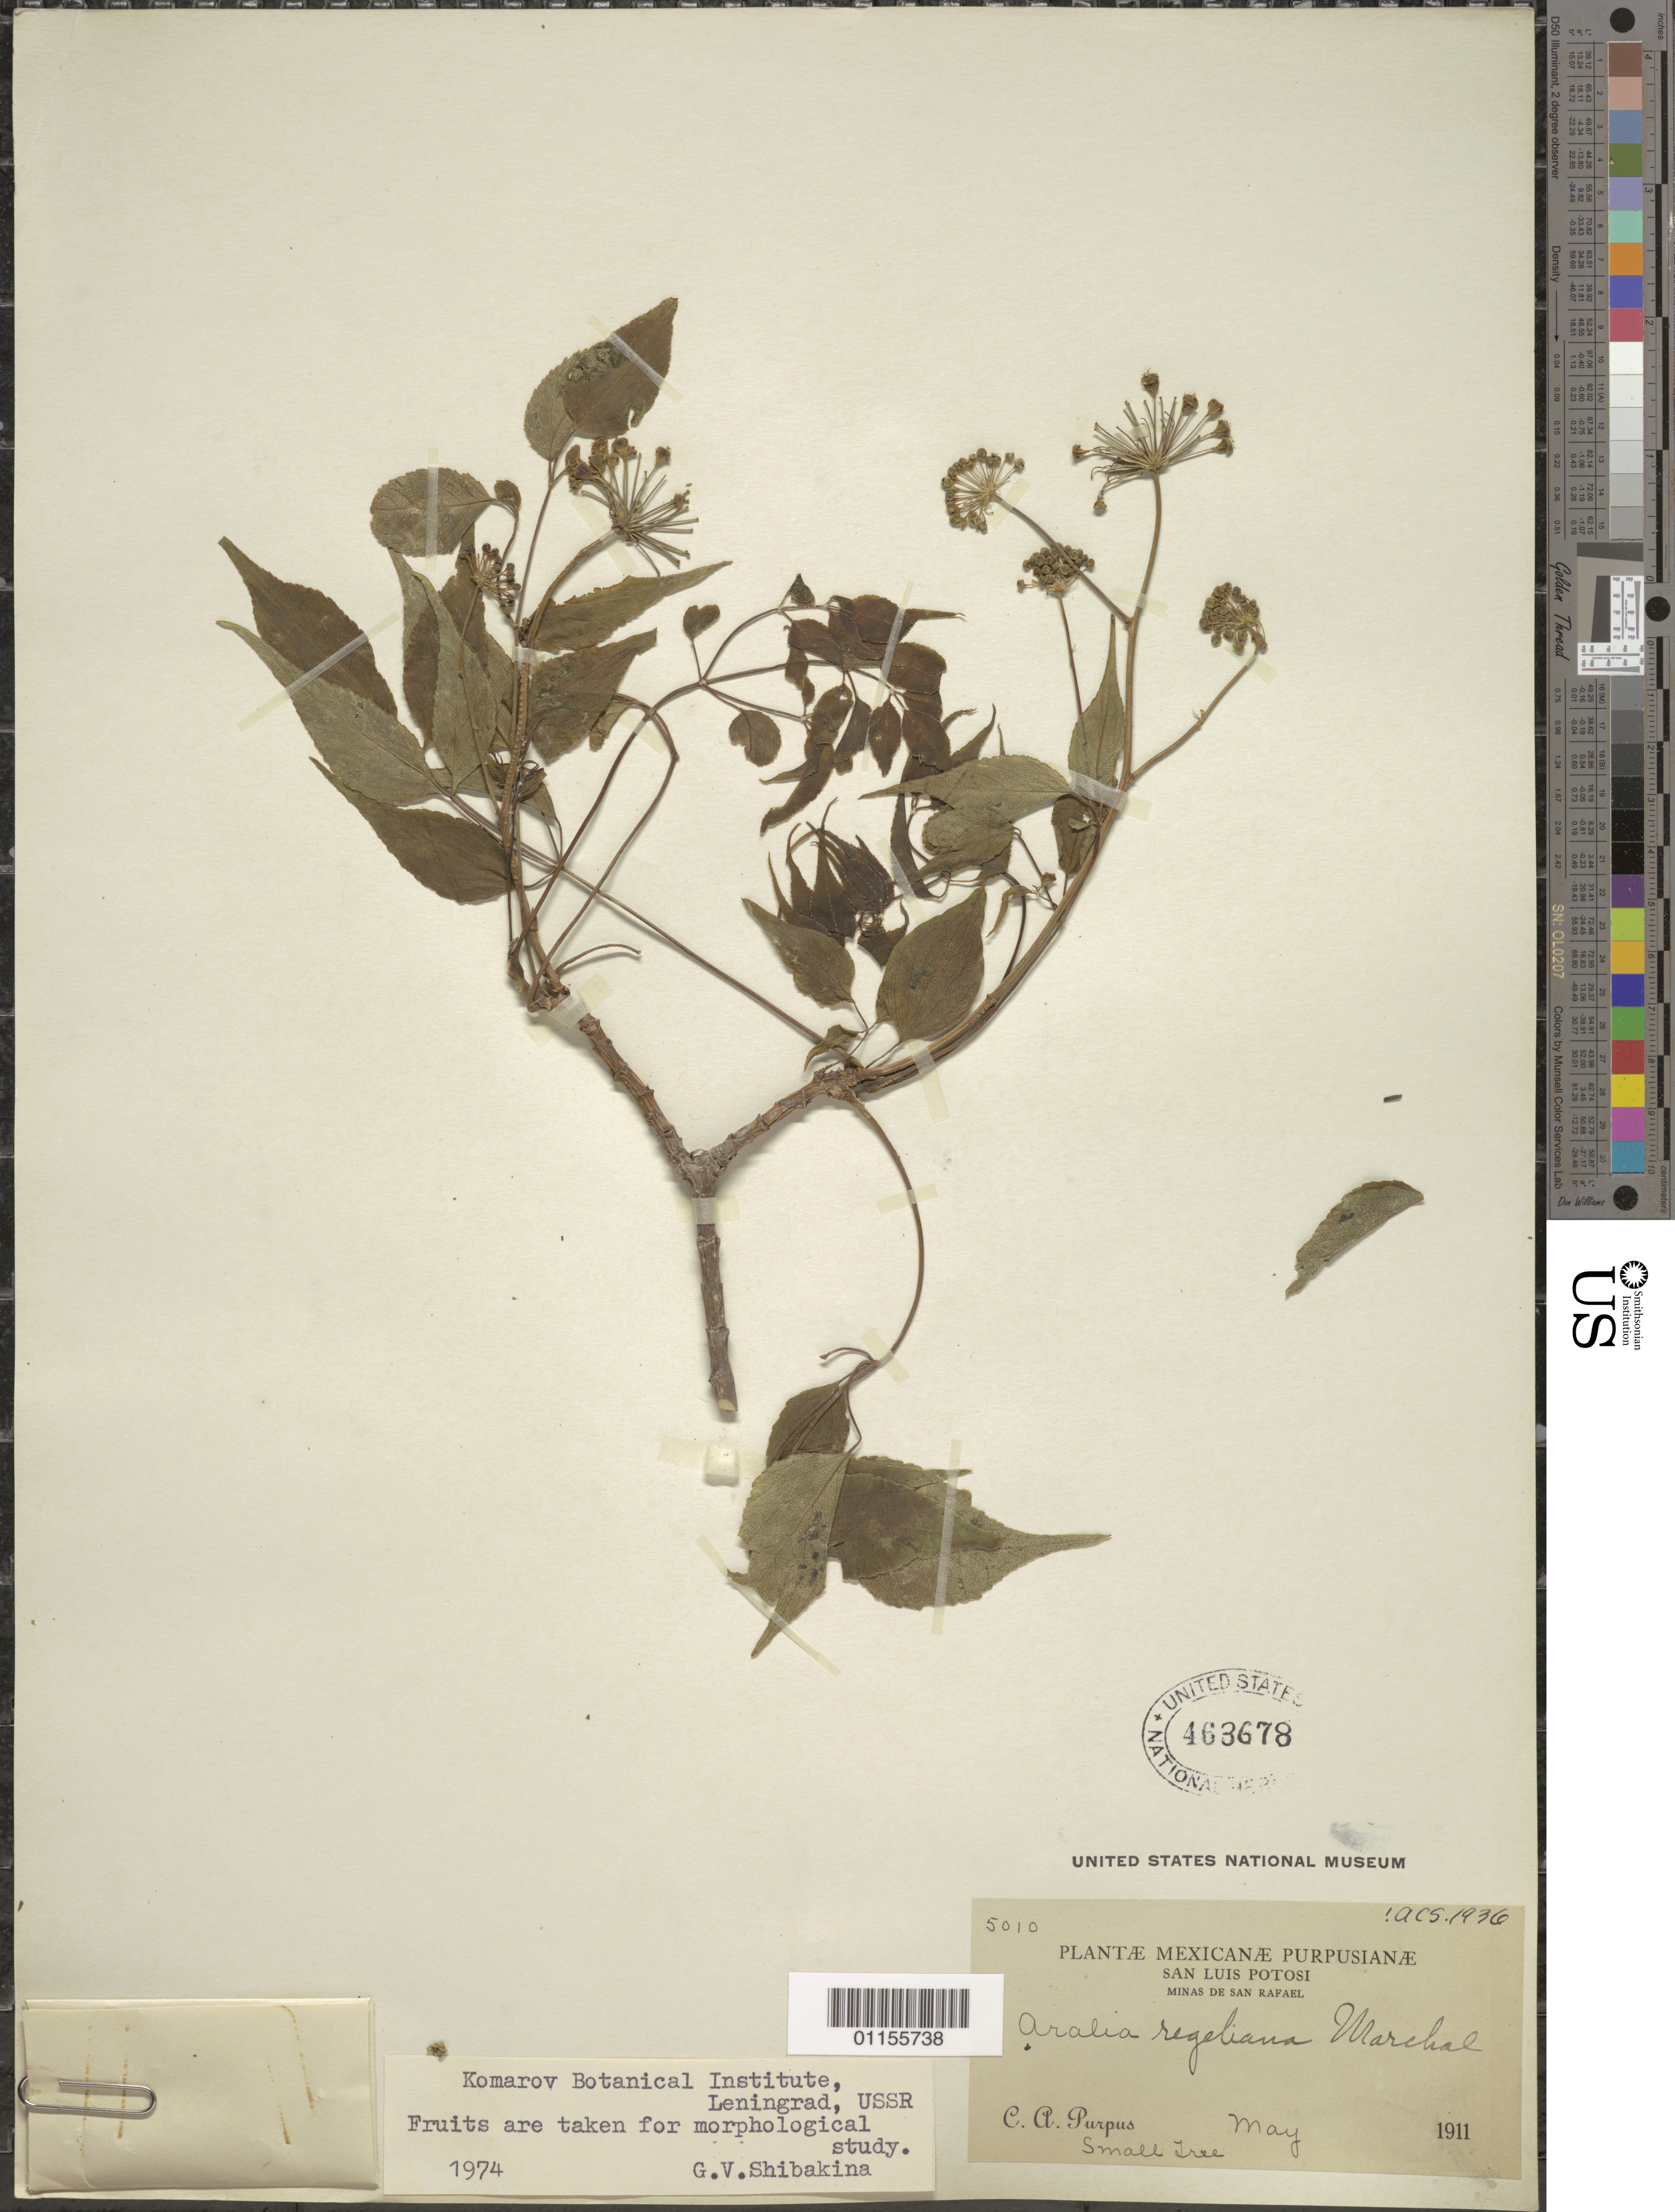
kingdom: Plantae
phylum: Tracheophyta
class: Magnoliopsida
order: Apiales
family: Araliaceae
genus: Aralia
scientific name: Aralia regeliana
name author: Marchal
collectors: C. A. Purpus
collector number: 5010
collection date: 1911-05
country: Mexico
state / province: San Luis Potosi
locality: Minas De San Rafael.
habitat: Small tree.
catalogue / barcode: US 463678